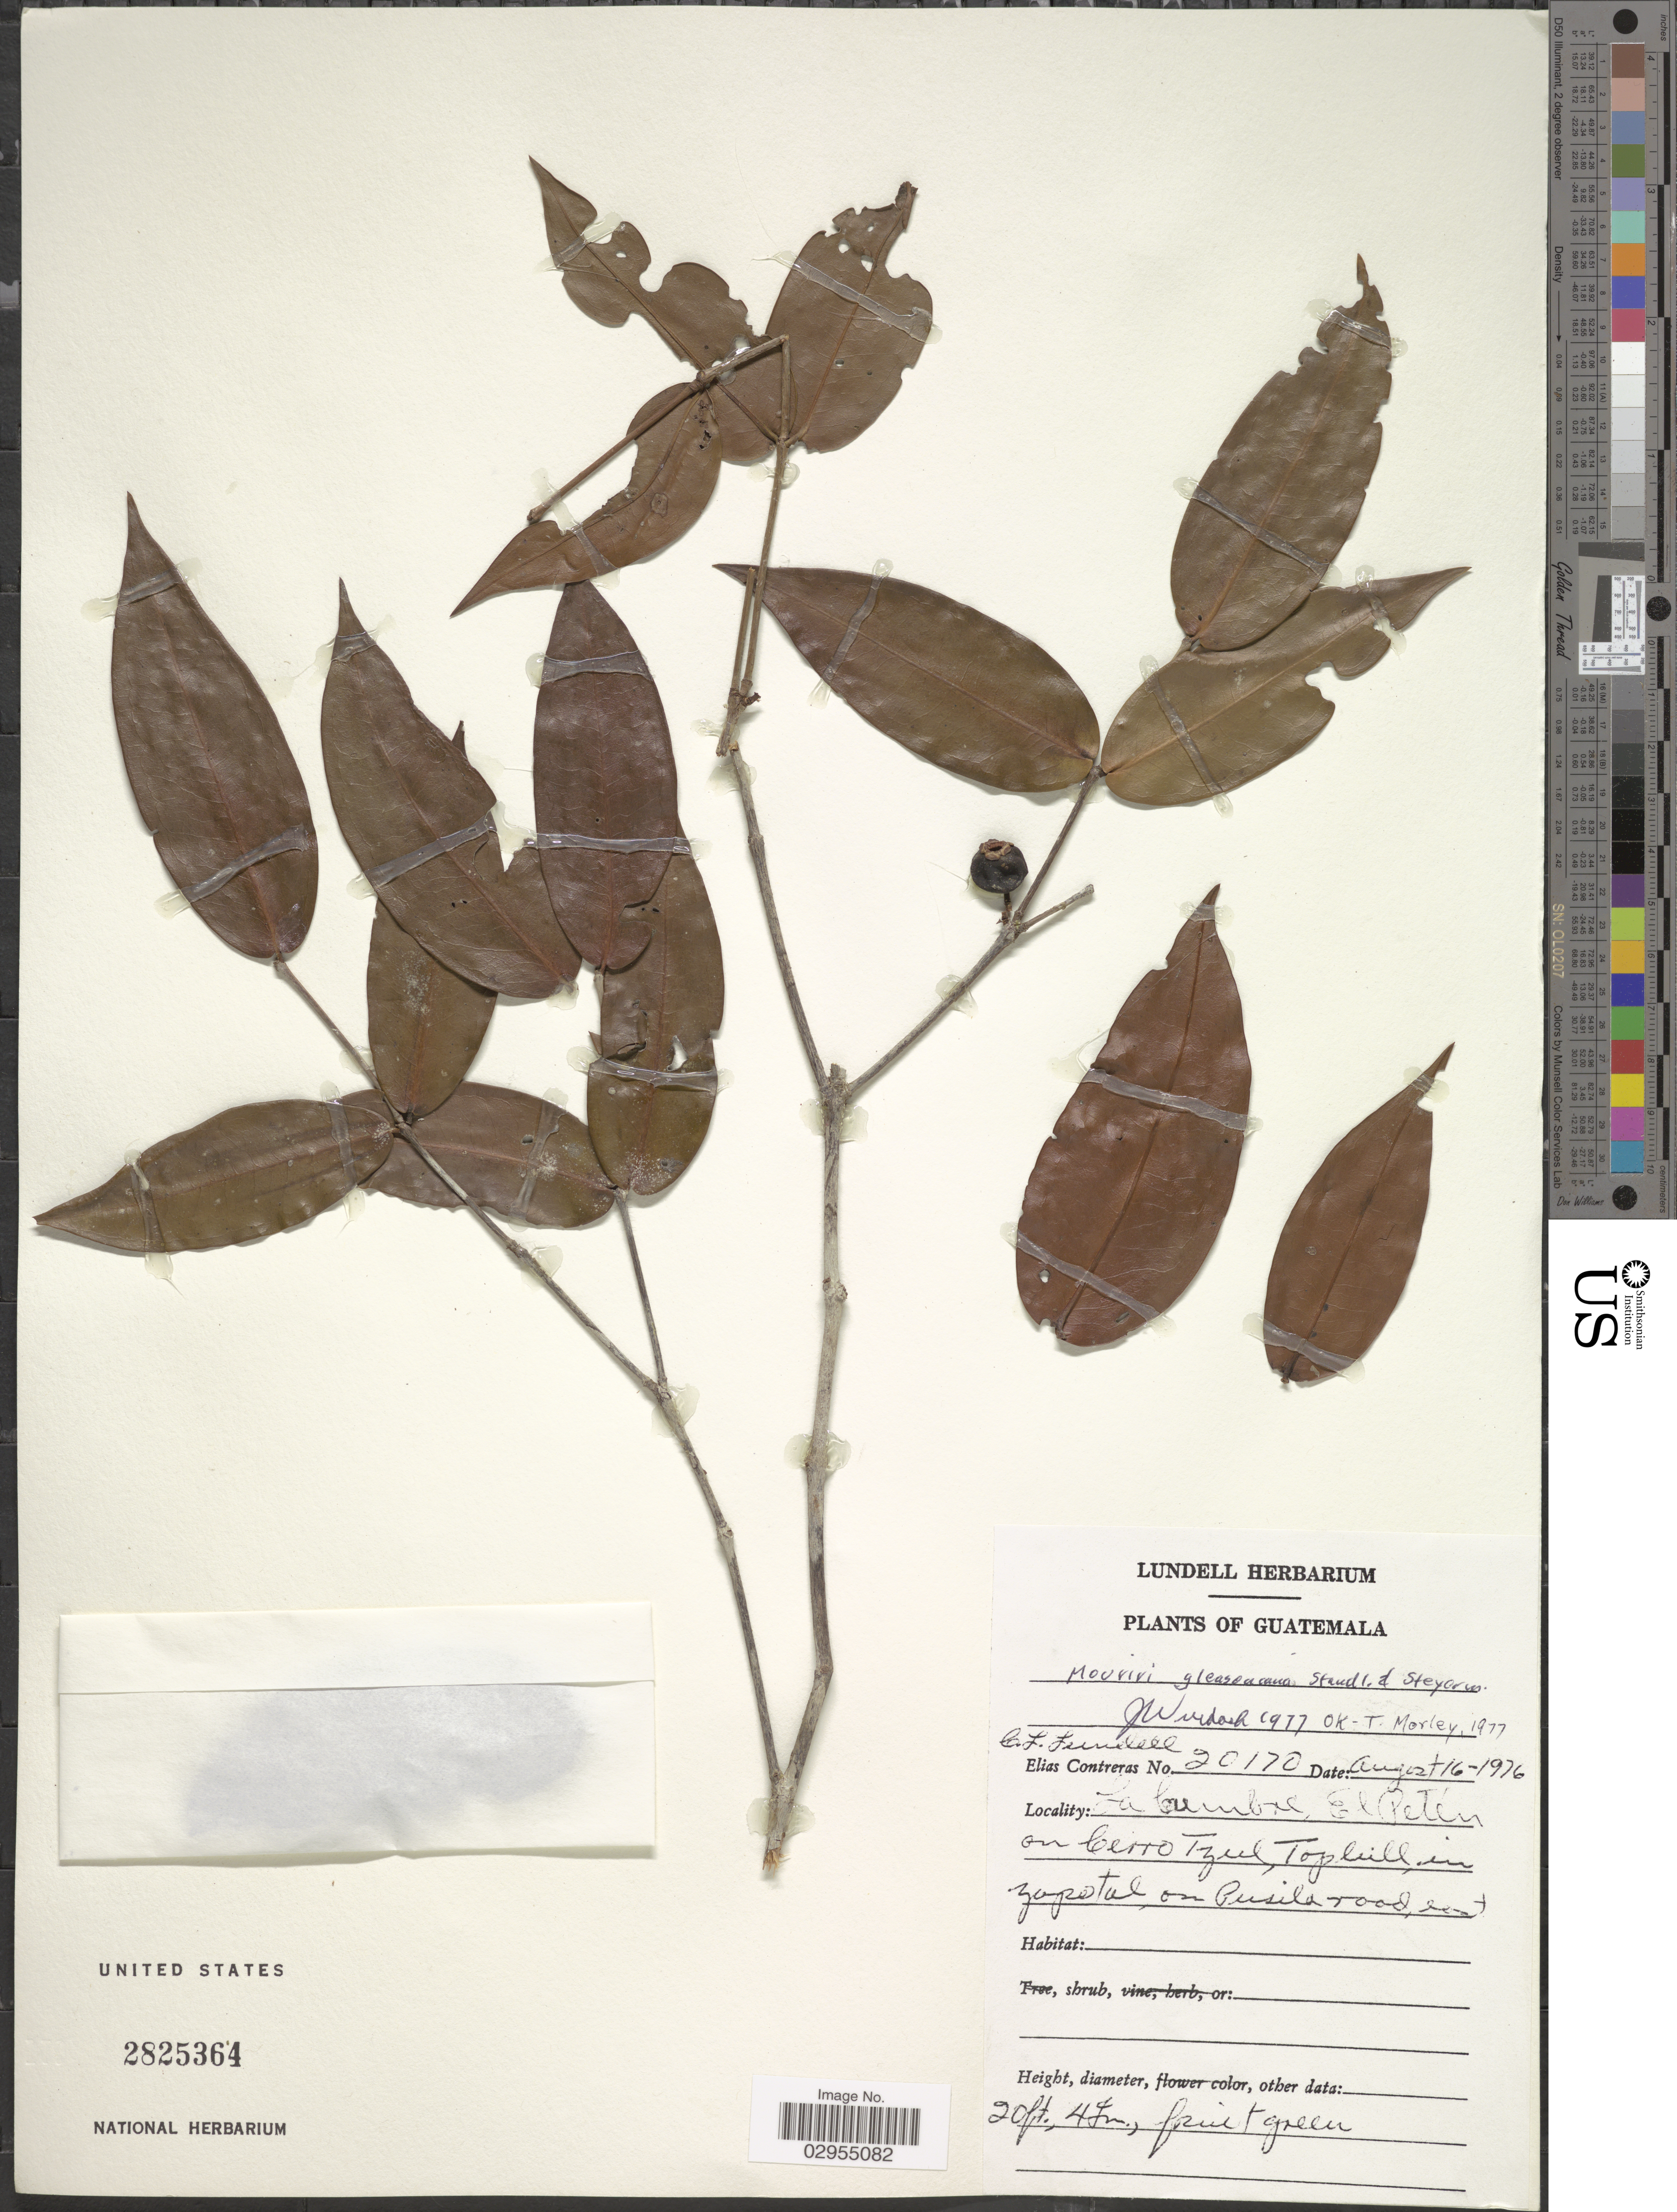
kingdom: Plantae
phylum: Tracheophyta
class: Magnoliopsida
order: Myrtales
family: Melastomataceae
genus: Mouriri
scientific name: Mouriri gleasoniana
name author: Standl.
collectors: C. L. Lundell & E. Contreras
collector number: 20170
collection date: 1976-08-16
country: Guatemala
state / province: El Petén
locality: La Cumbre, on Cerro Tzul, Tophill, in zopotal, on Pusila road, east.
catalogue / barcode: US 2825364